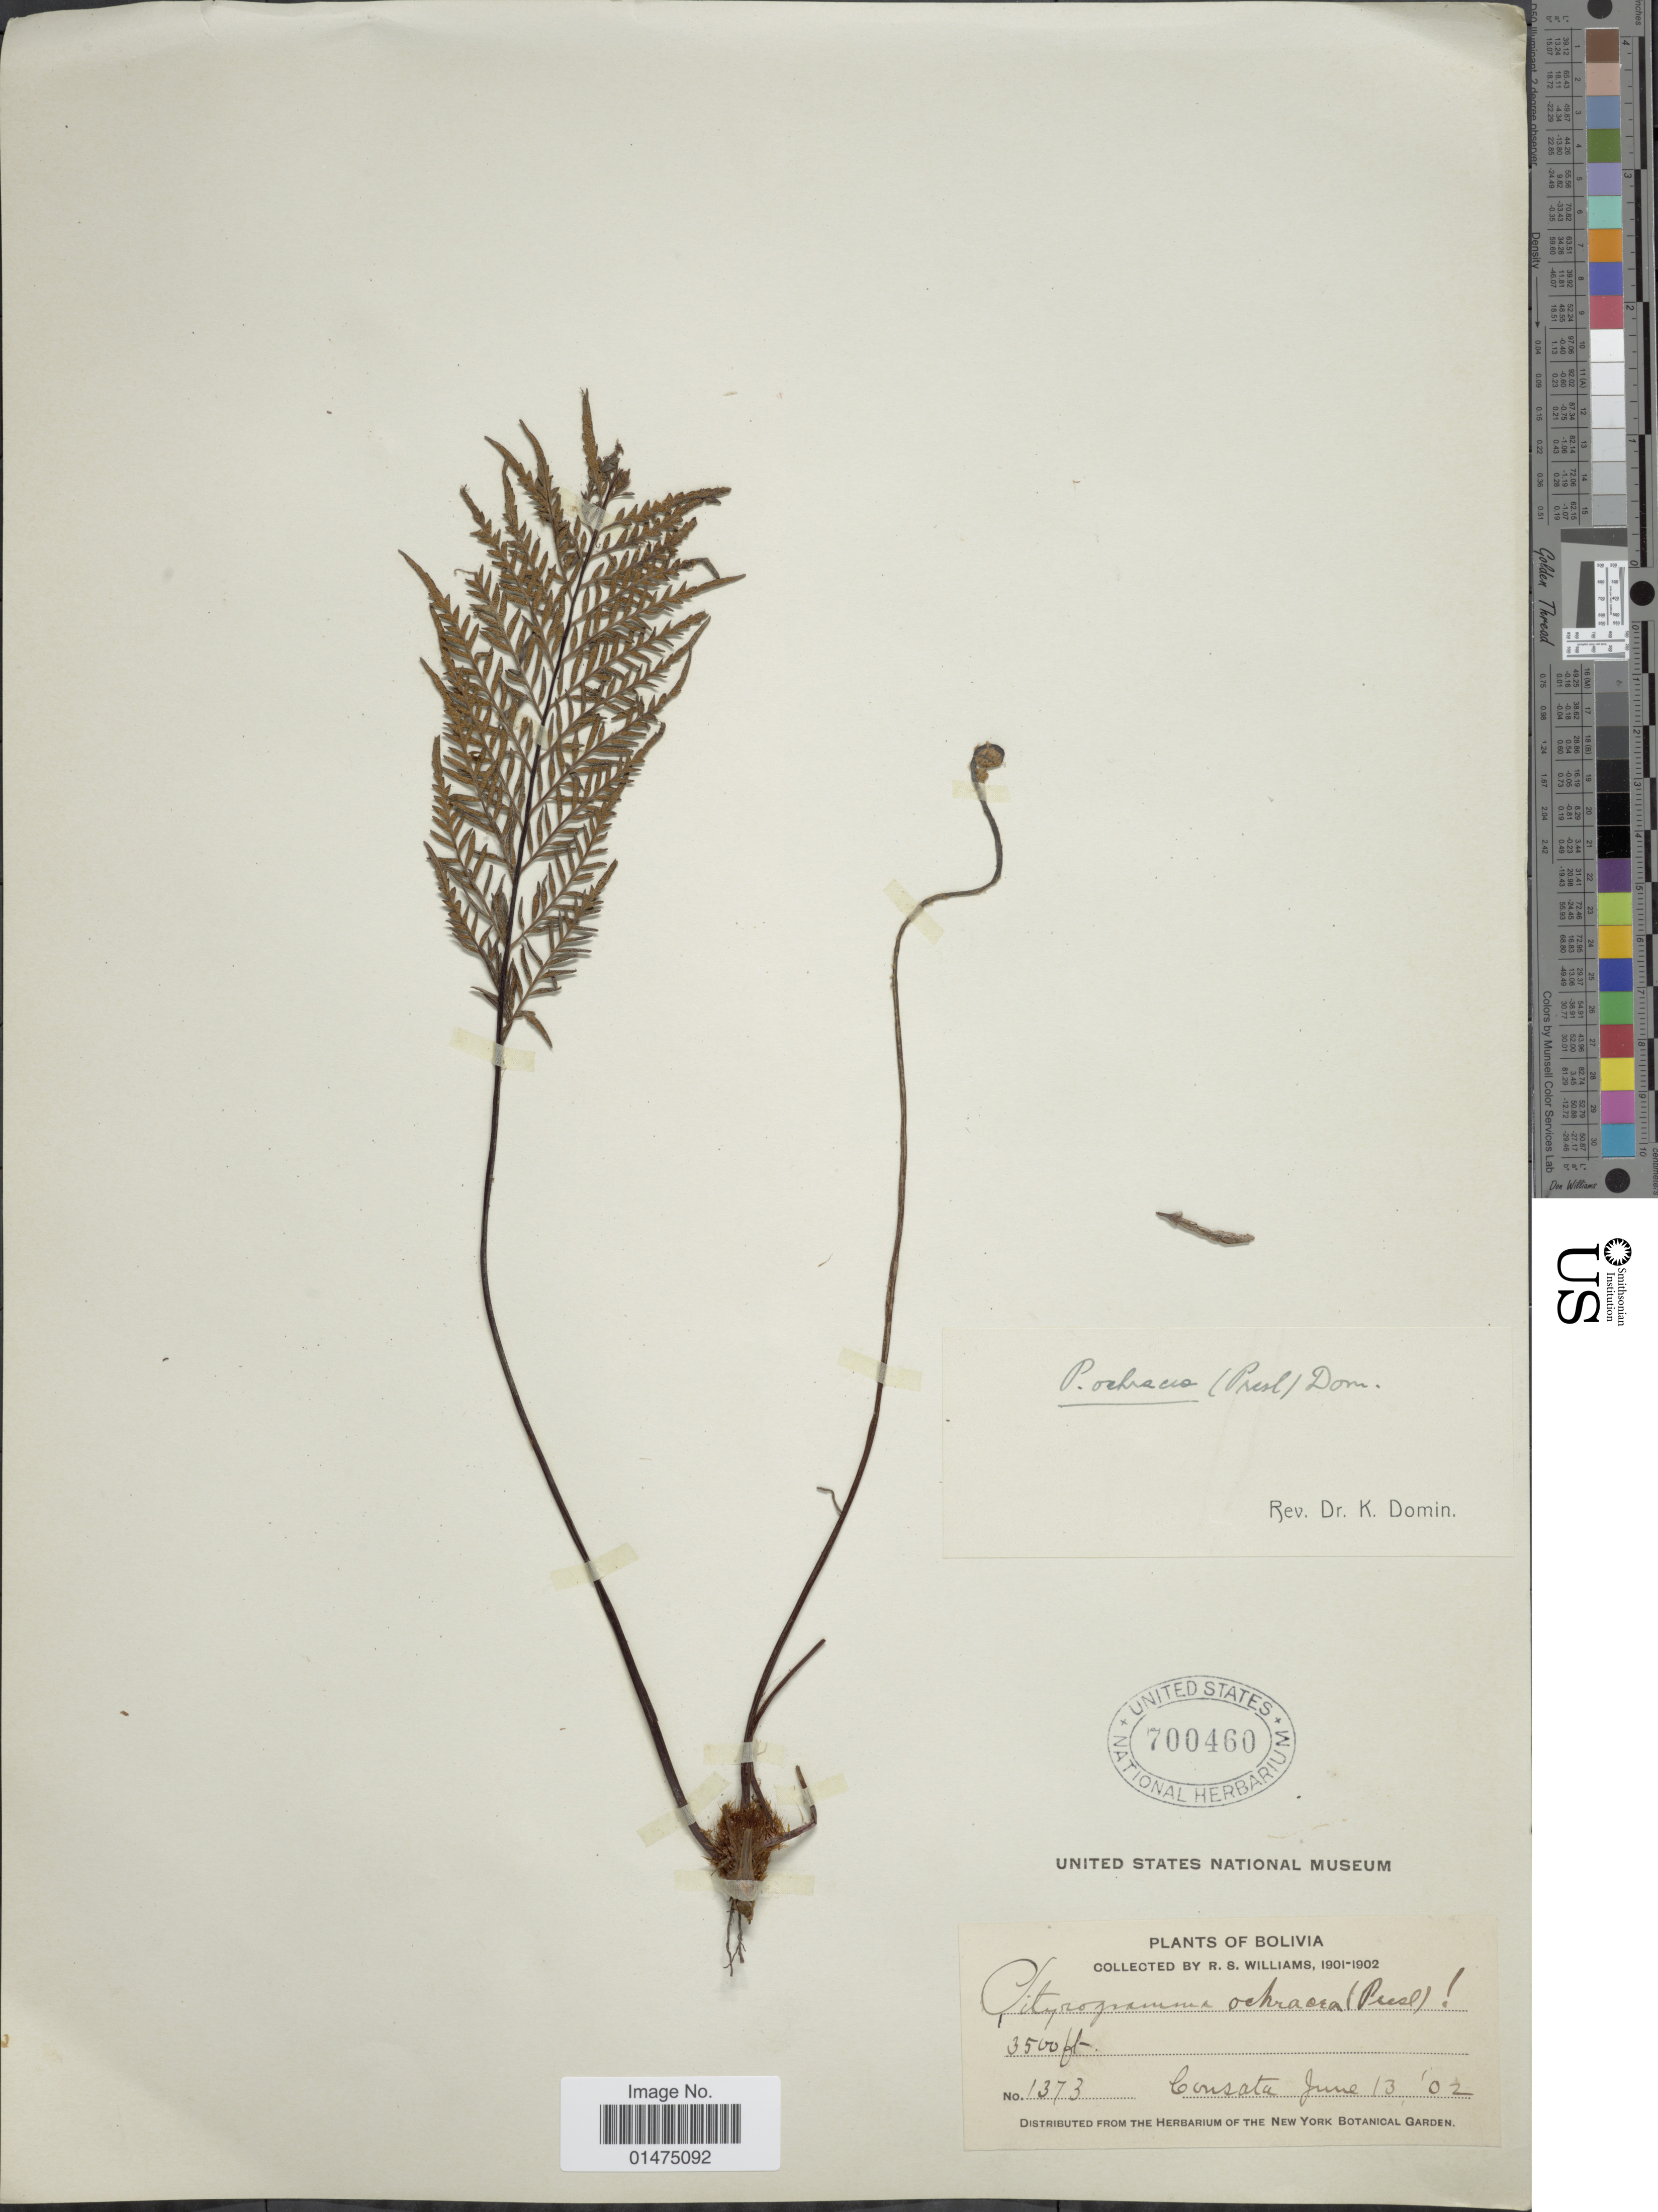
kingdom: Plantae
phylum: Tracheophyta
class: Polypodiopsida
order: Polypodiales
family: Pteridaceae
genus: Pityrogramma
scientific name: Pityrogramma ochracea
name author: (C. Presl) Domin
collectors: R. S. Williams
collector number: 1373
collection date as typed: June 12, '02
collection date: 1902-06-13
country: Bolivia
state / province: La Paz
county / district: Franz Tamayo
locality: Consata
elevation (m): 1067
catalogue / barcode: US 700460